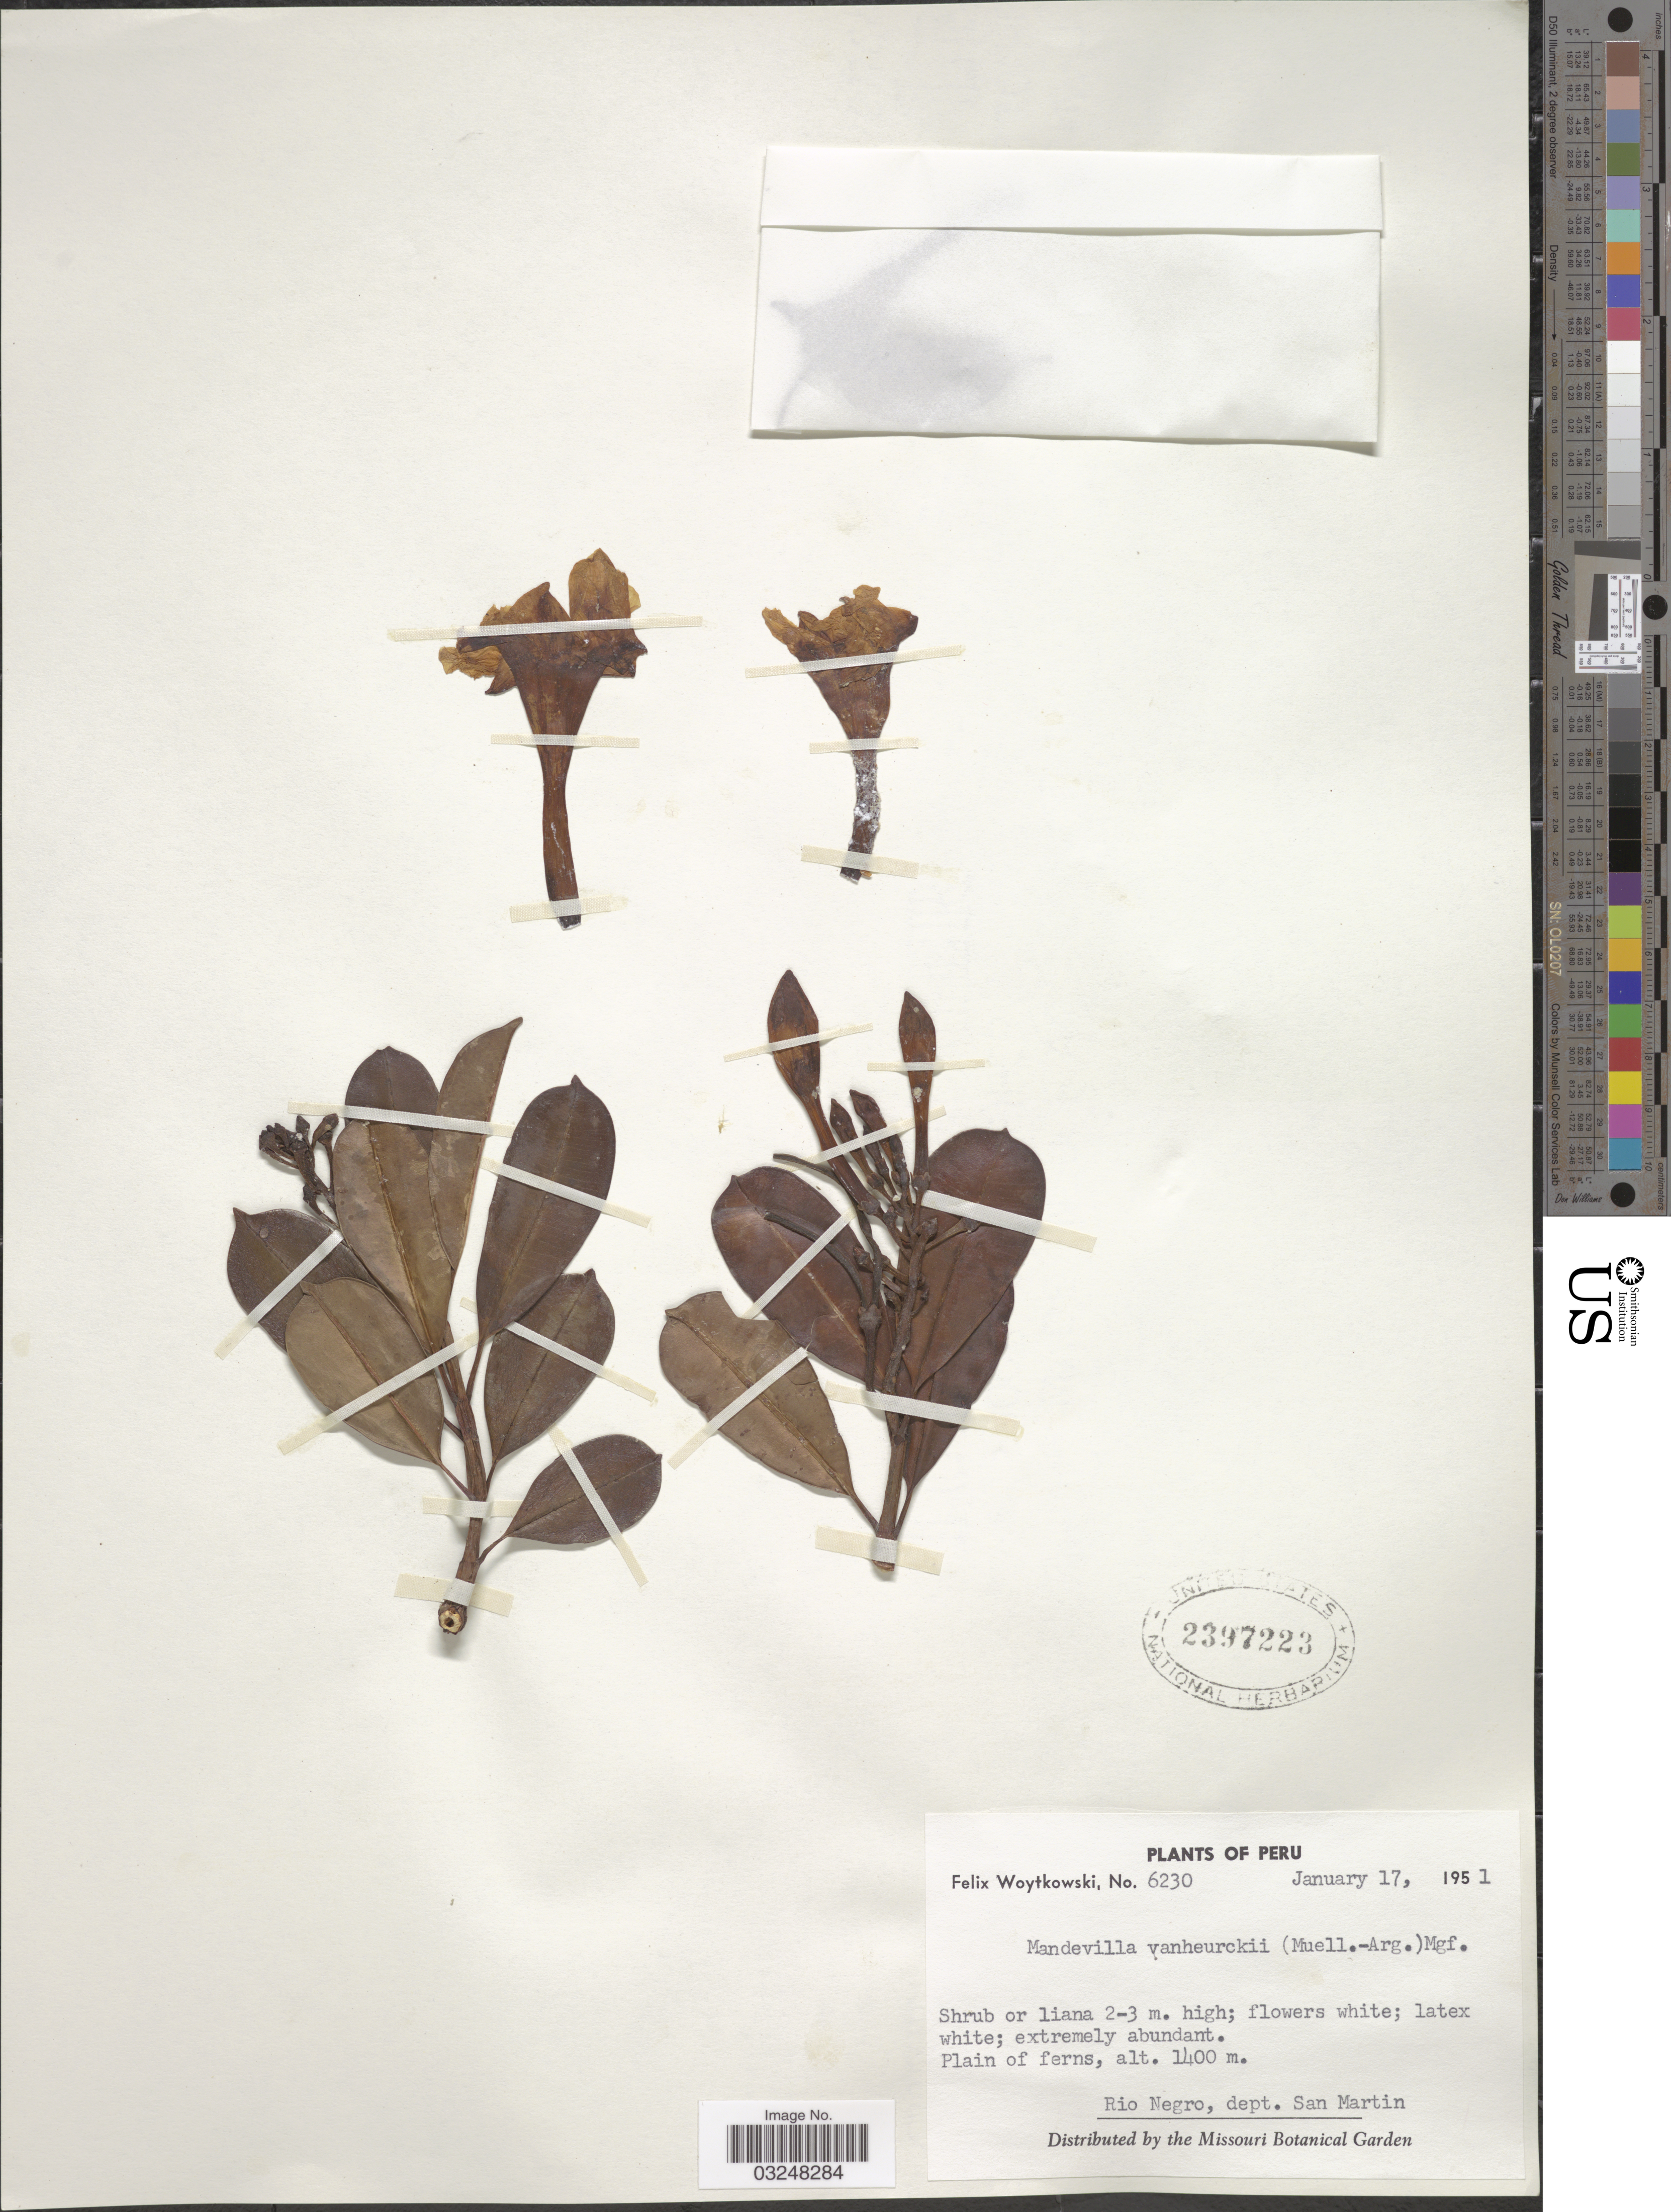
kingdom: Plantae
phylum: Tracheophyta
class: Magnoliopsida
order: Gentianales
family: Apocynaceae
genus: Mandevilla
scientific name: Mandevilla vanheurckii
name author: (Müll. Arg.) Markgr.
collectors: F. Woytkowski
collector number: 6230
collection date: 1951-01-17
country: Peru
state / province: San Martín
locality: Rio Negro, dept. San Martin.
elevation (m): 1400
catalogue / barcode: US 2397223